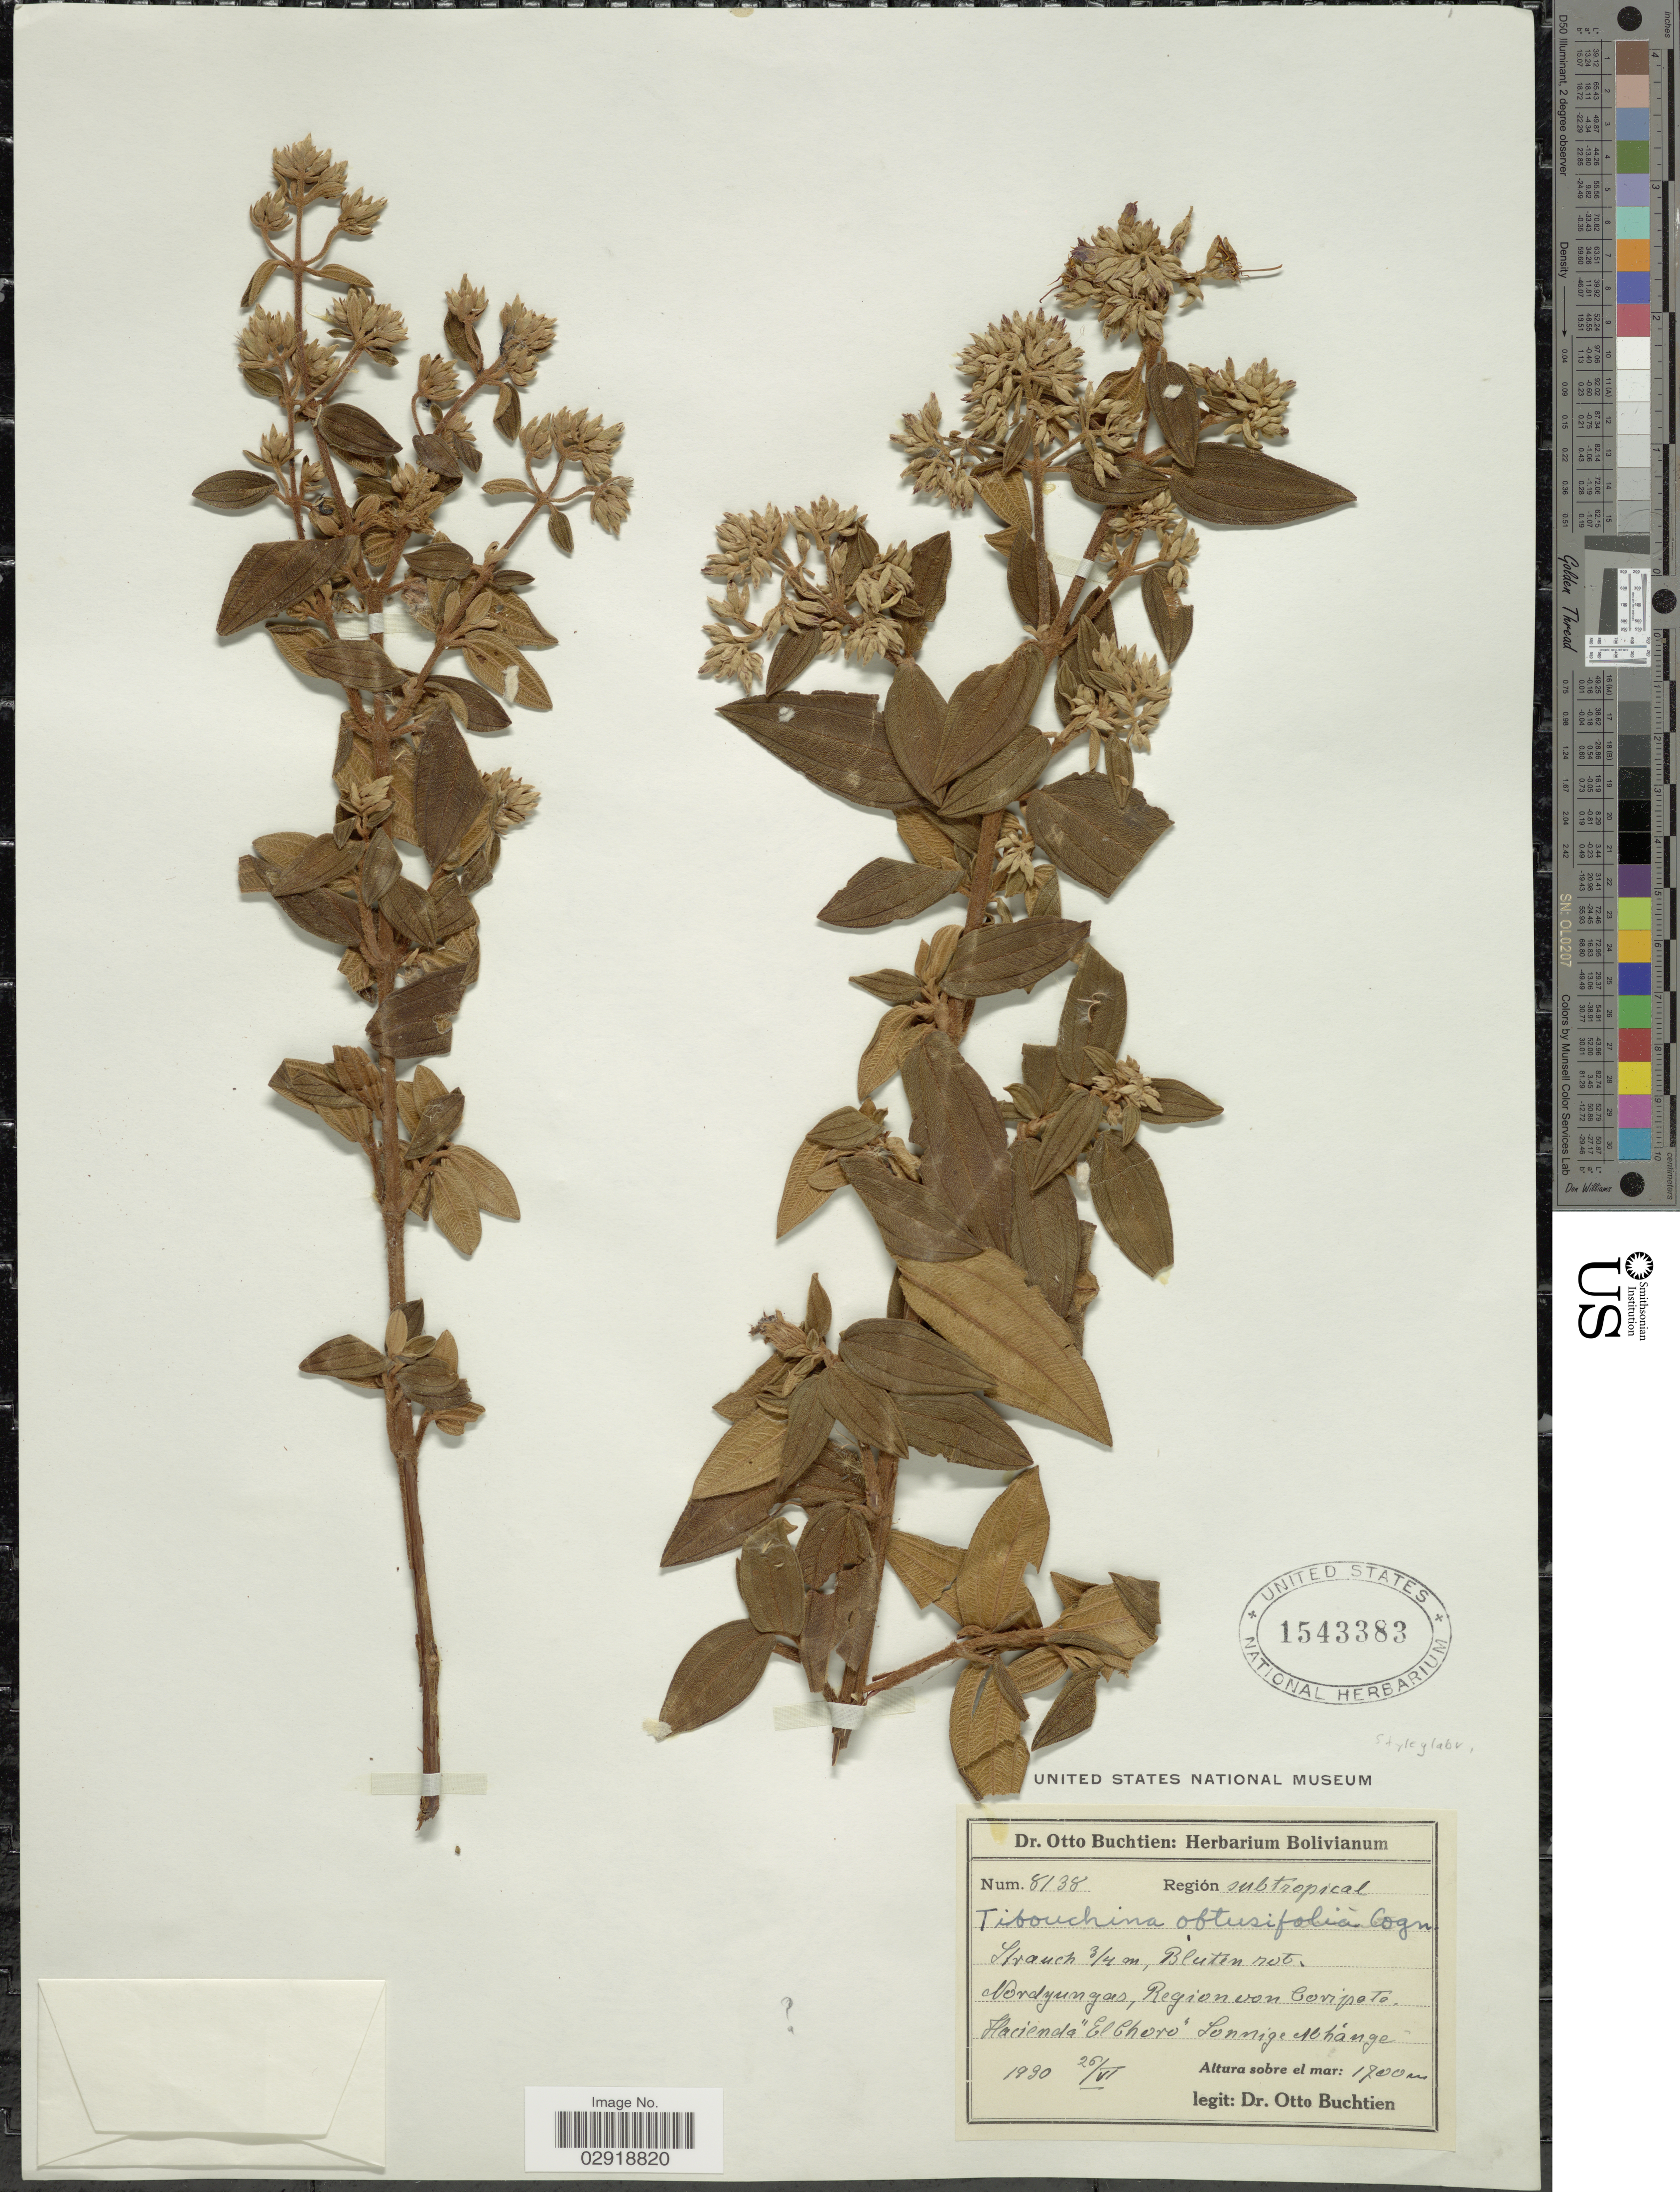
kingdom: Plantae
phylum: Tracheophyta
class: Magnoliopsida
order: Myrtales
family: Melastomataceae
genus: Chaetogastra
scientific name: Chaetogastra obtusifolia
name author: (Cogn.) P.J.F. Guim. & Michelang.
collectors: O. Buchtien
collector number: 8138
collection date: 1930-06-26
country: Bolivia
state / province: La Paz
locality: Región: subtropical. Nordyungas, Region von Coripata, Hacienda "El Choro"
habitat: Sonnige Abhänge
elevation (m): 1700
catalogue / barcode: US 1543383